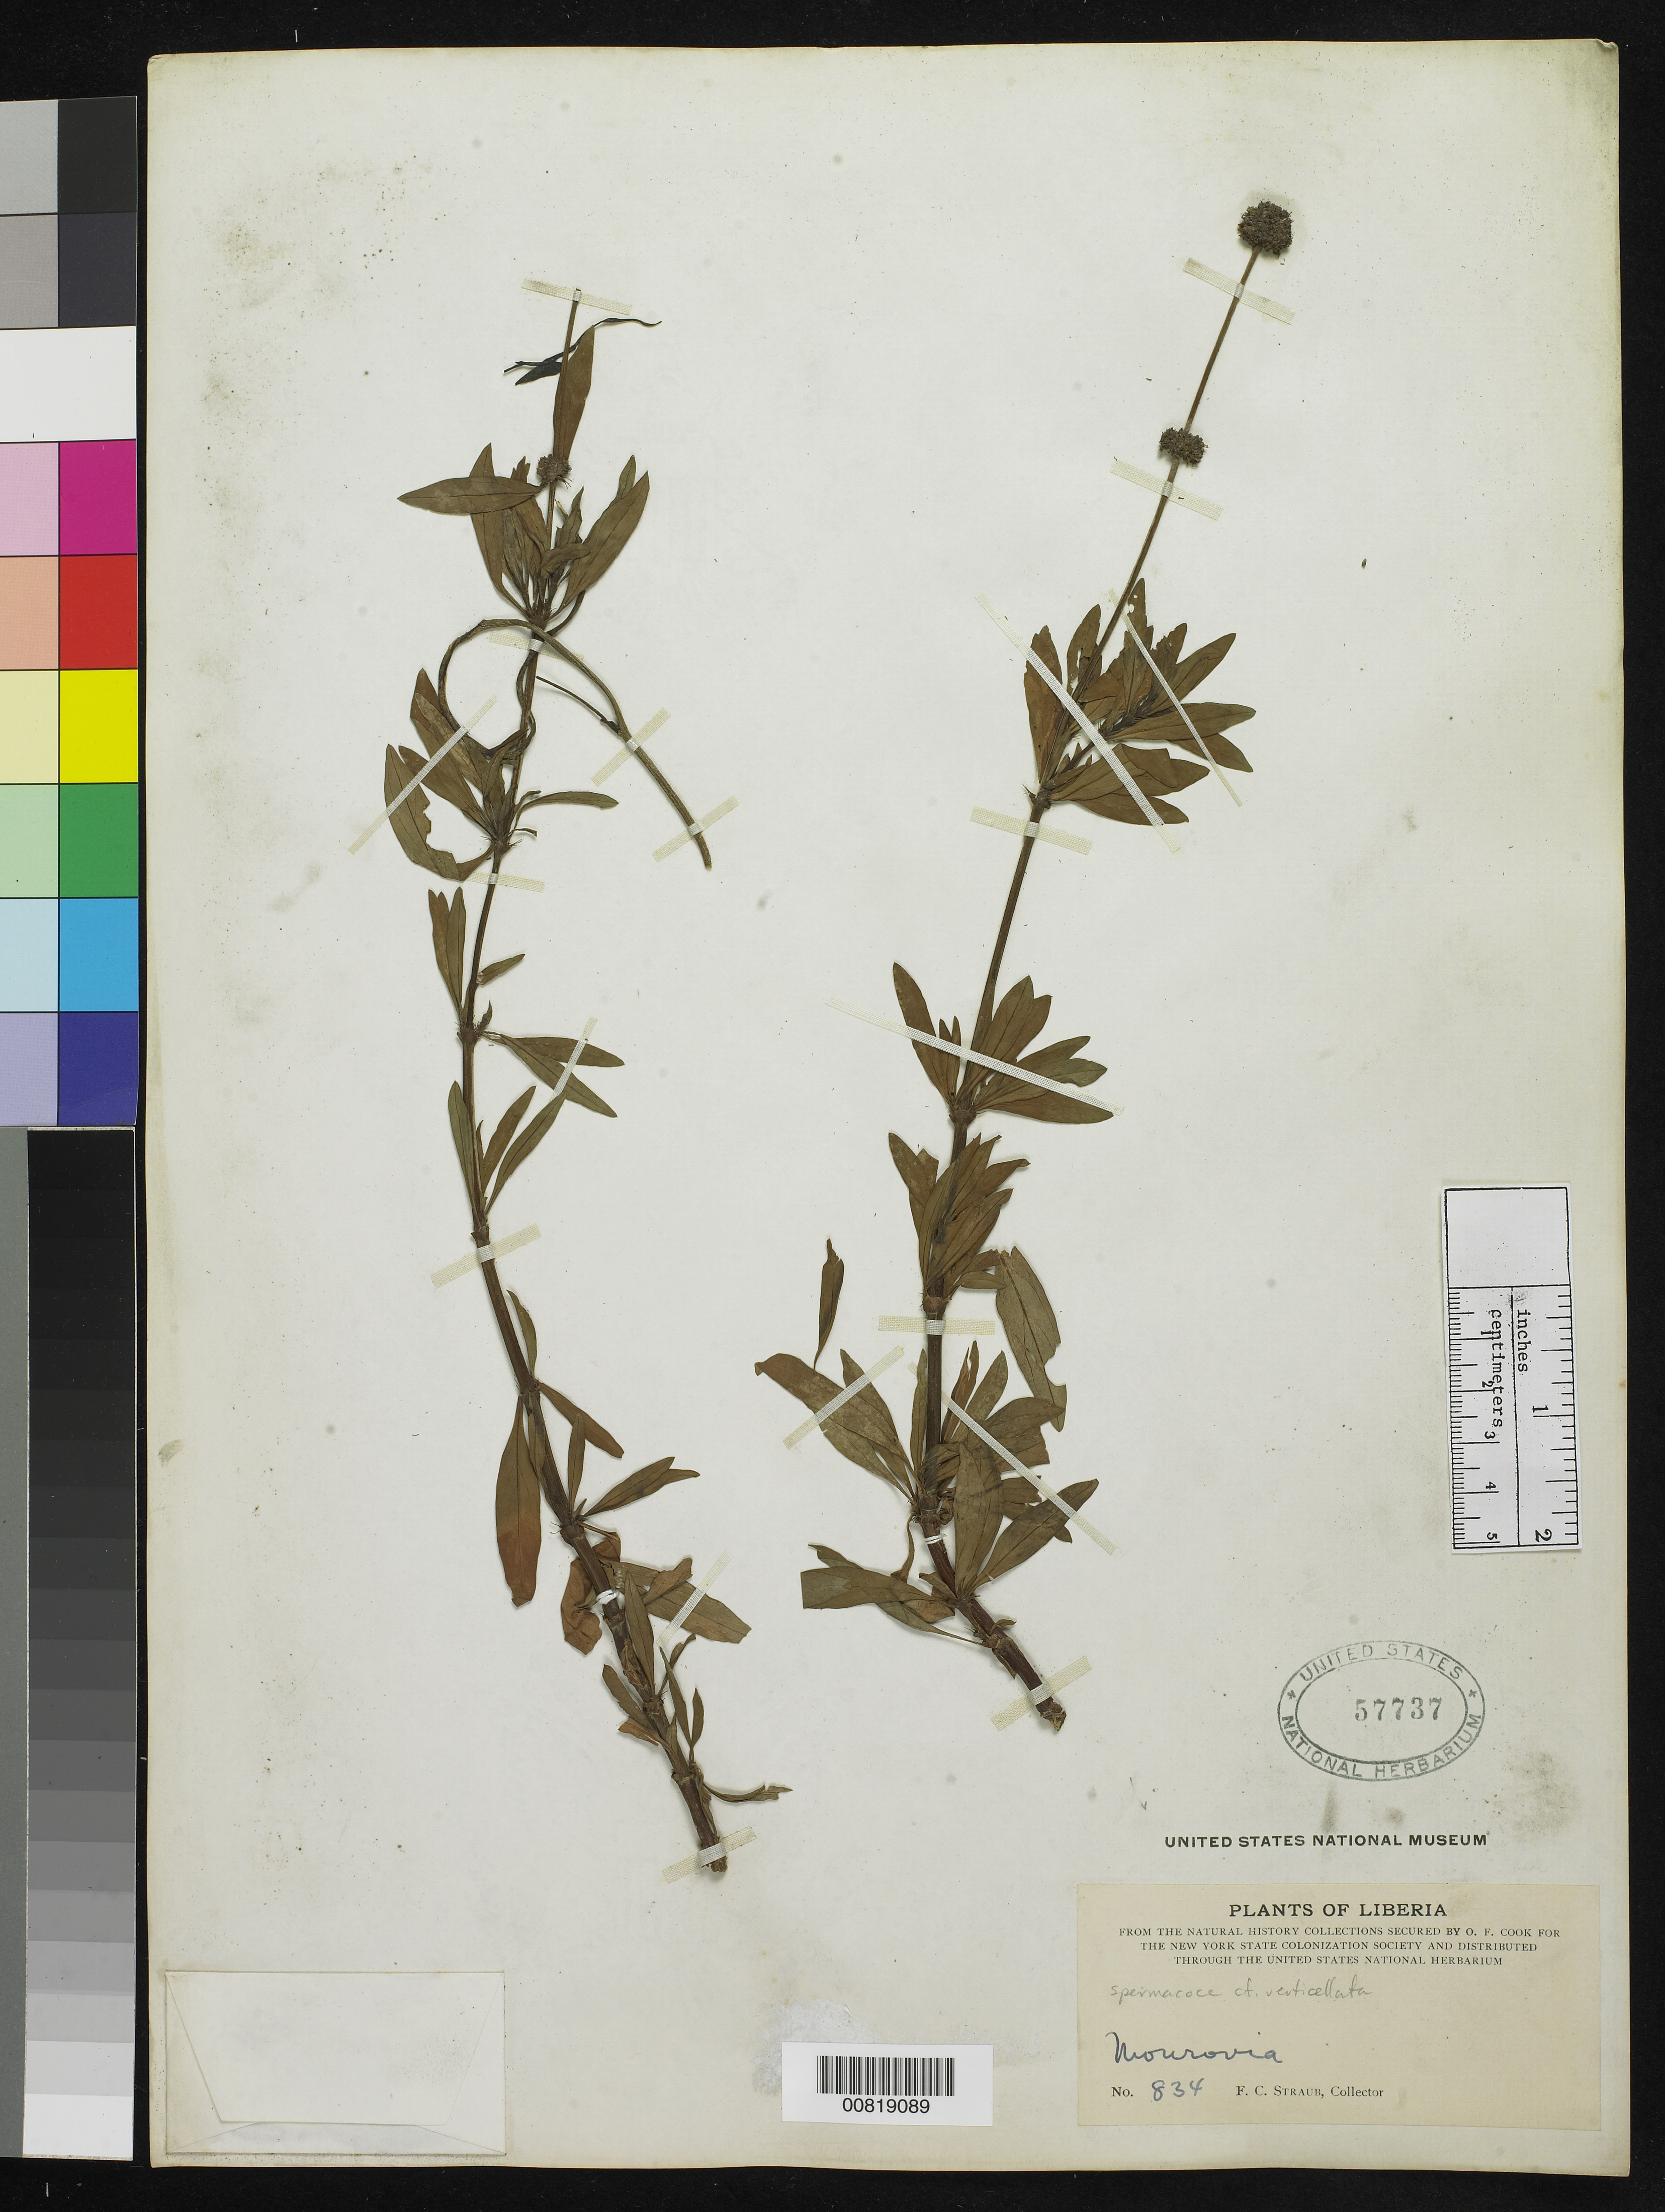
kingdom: Plantae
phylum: Tracheophyta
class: Magnoliopsida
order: Gentianales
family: Rubiaceae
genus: Spermacoce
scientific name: Spermacoce verticillata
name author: L.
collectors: F. Straub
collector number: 834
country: Liberia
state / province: Montserrado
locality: Monrovia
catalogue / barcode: US 57737